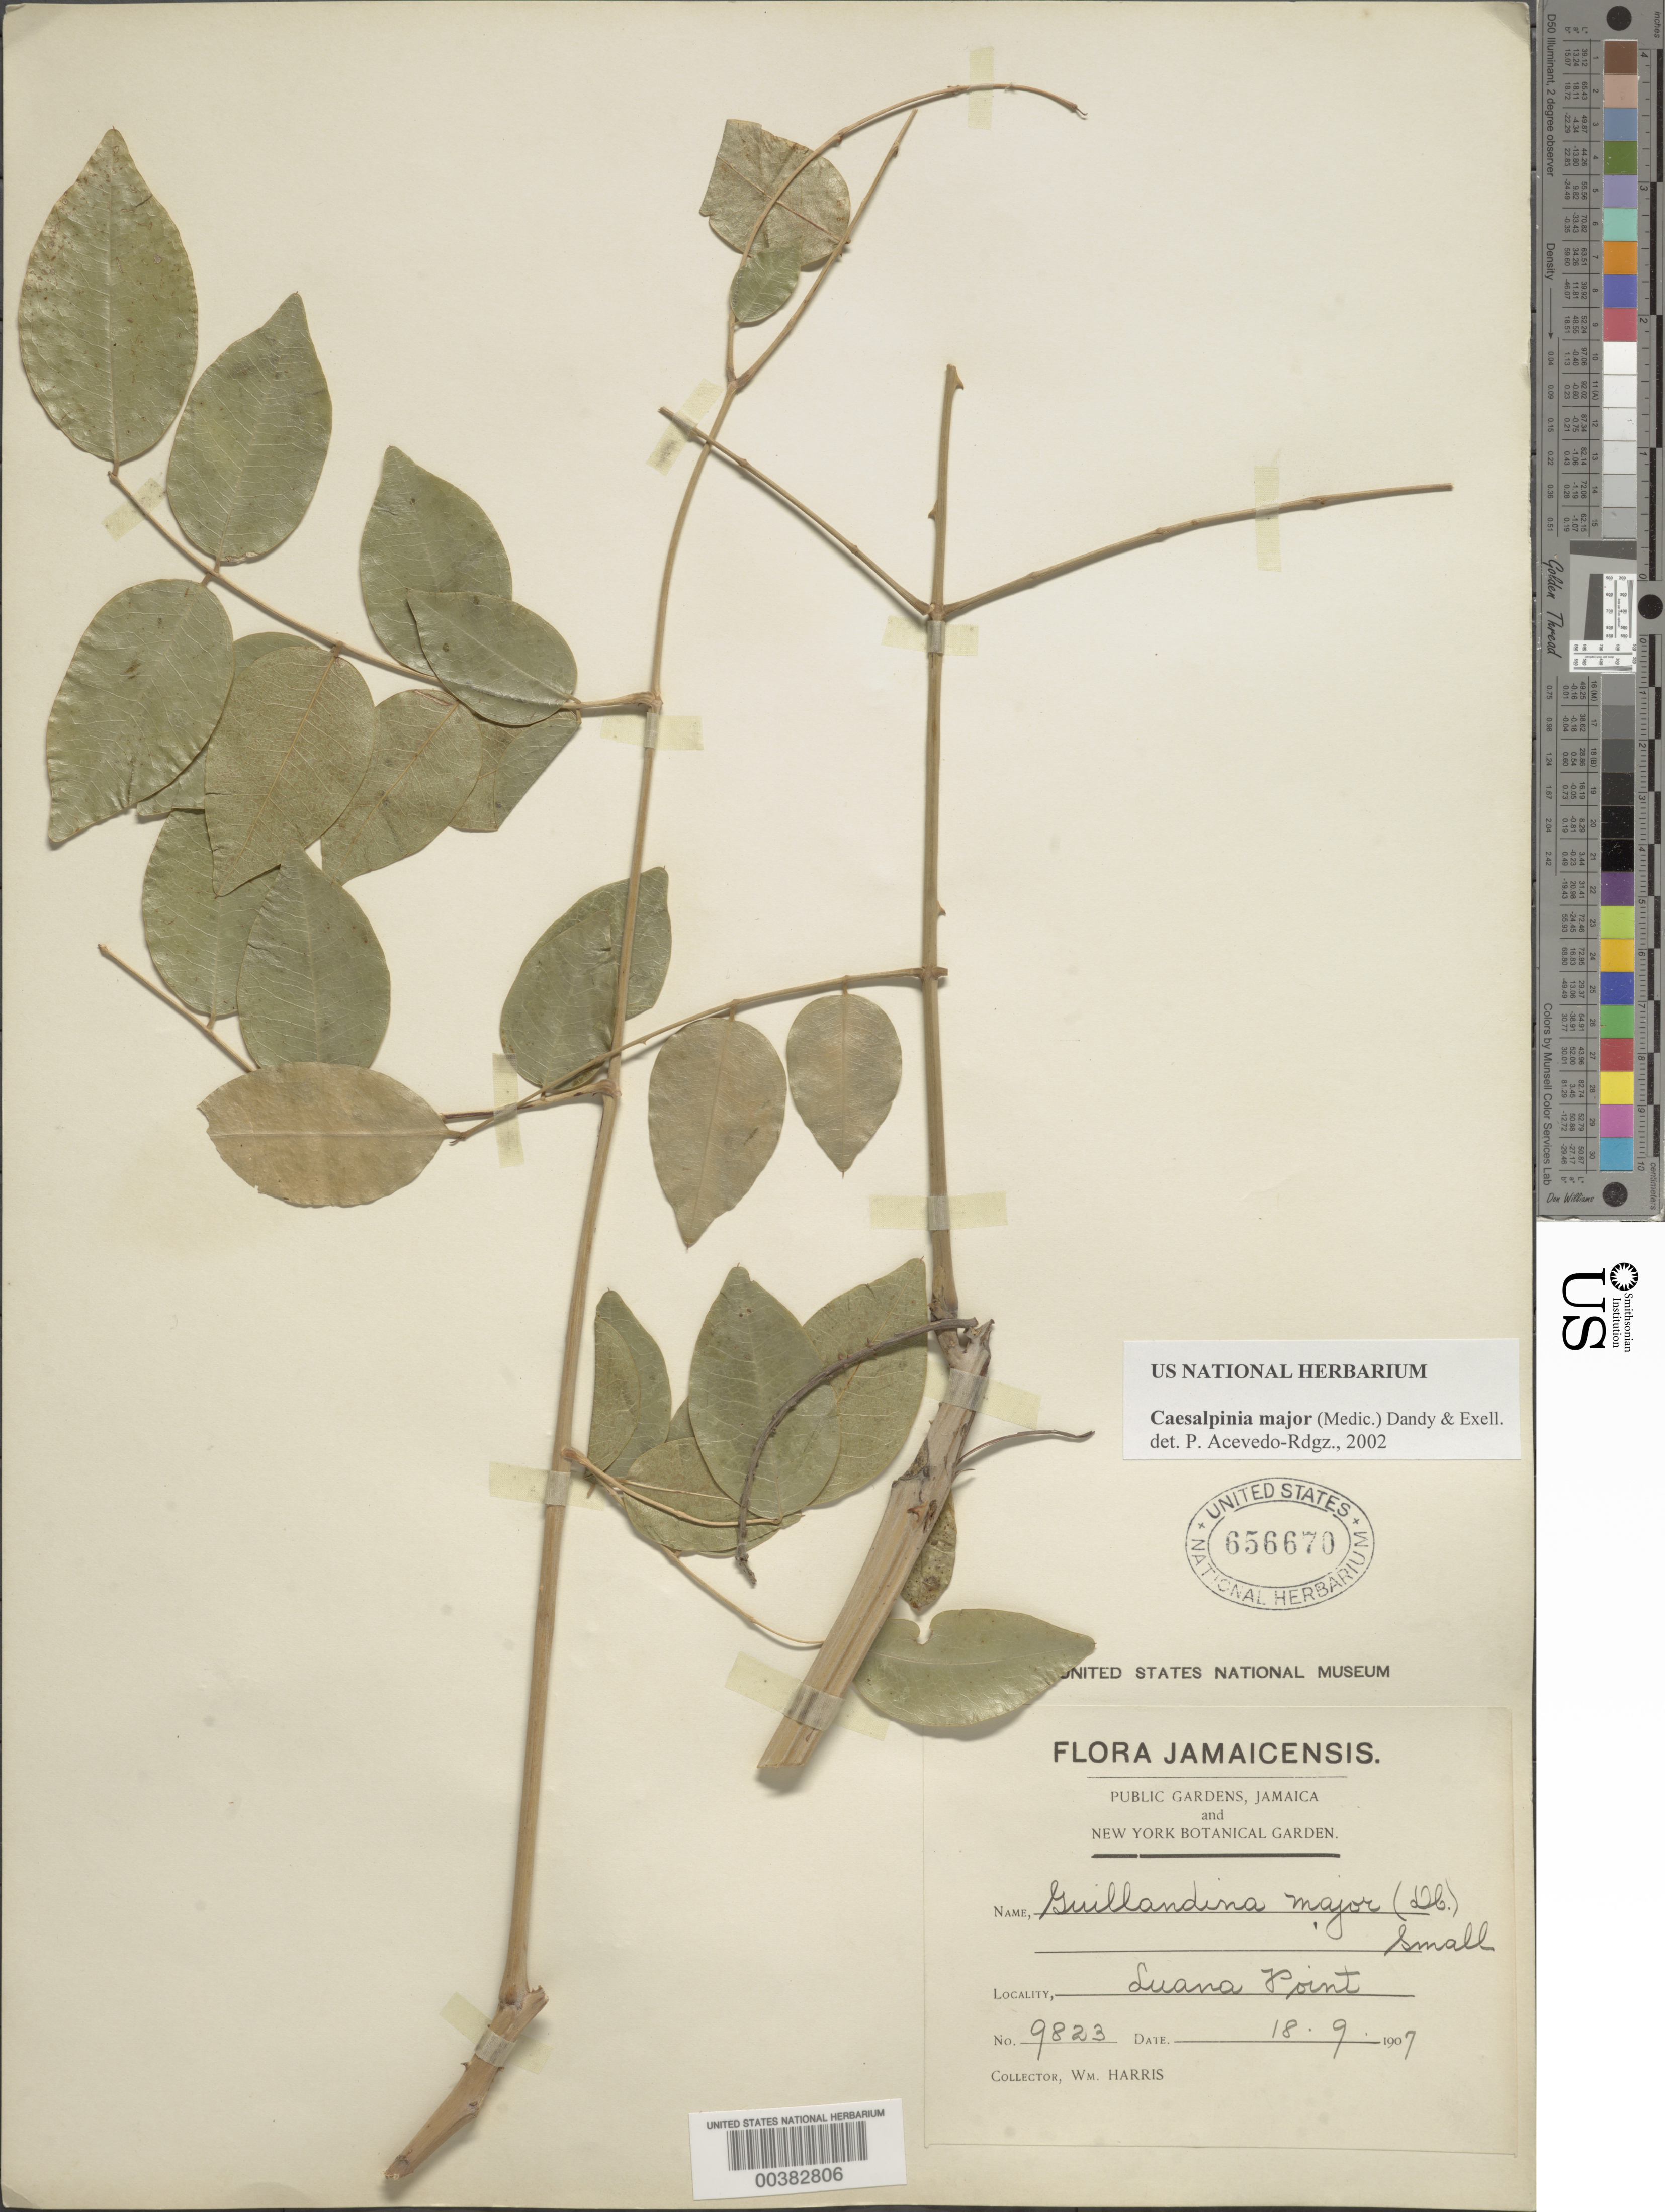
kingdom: Plantae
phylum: Tracheophyta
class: Magnoliopsida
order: Fabales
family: Fabaceae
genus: Guilandina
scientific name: Guilandina major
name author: (Medik.) Small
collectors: W. H. Harris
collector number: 9823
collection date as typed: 18 Sep 1907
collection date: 1907-09-18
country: Jamaica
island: Greater Antilles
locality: Luana point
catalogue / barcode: US 656670